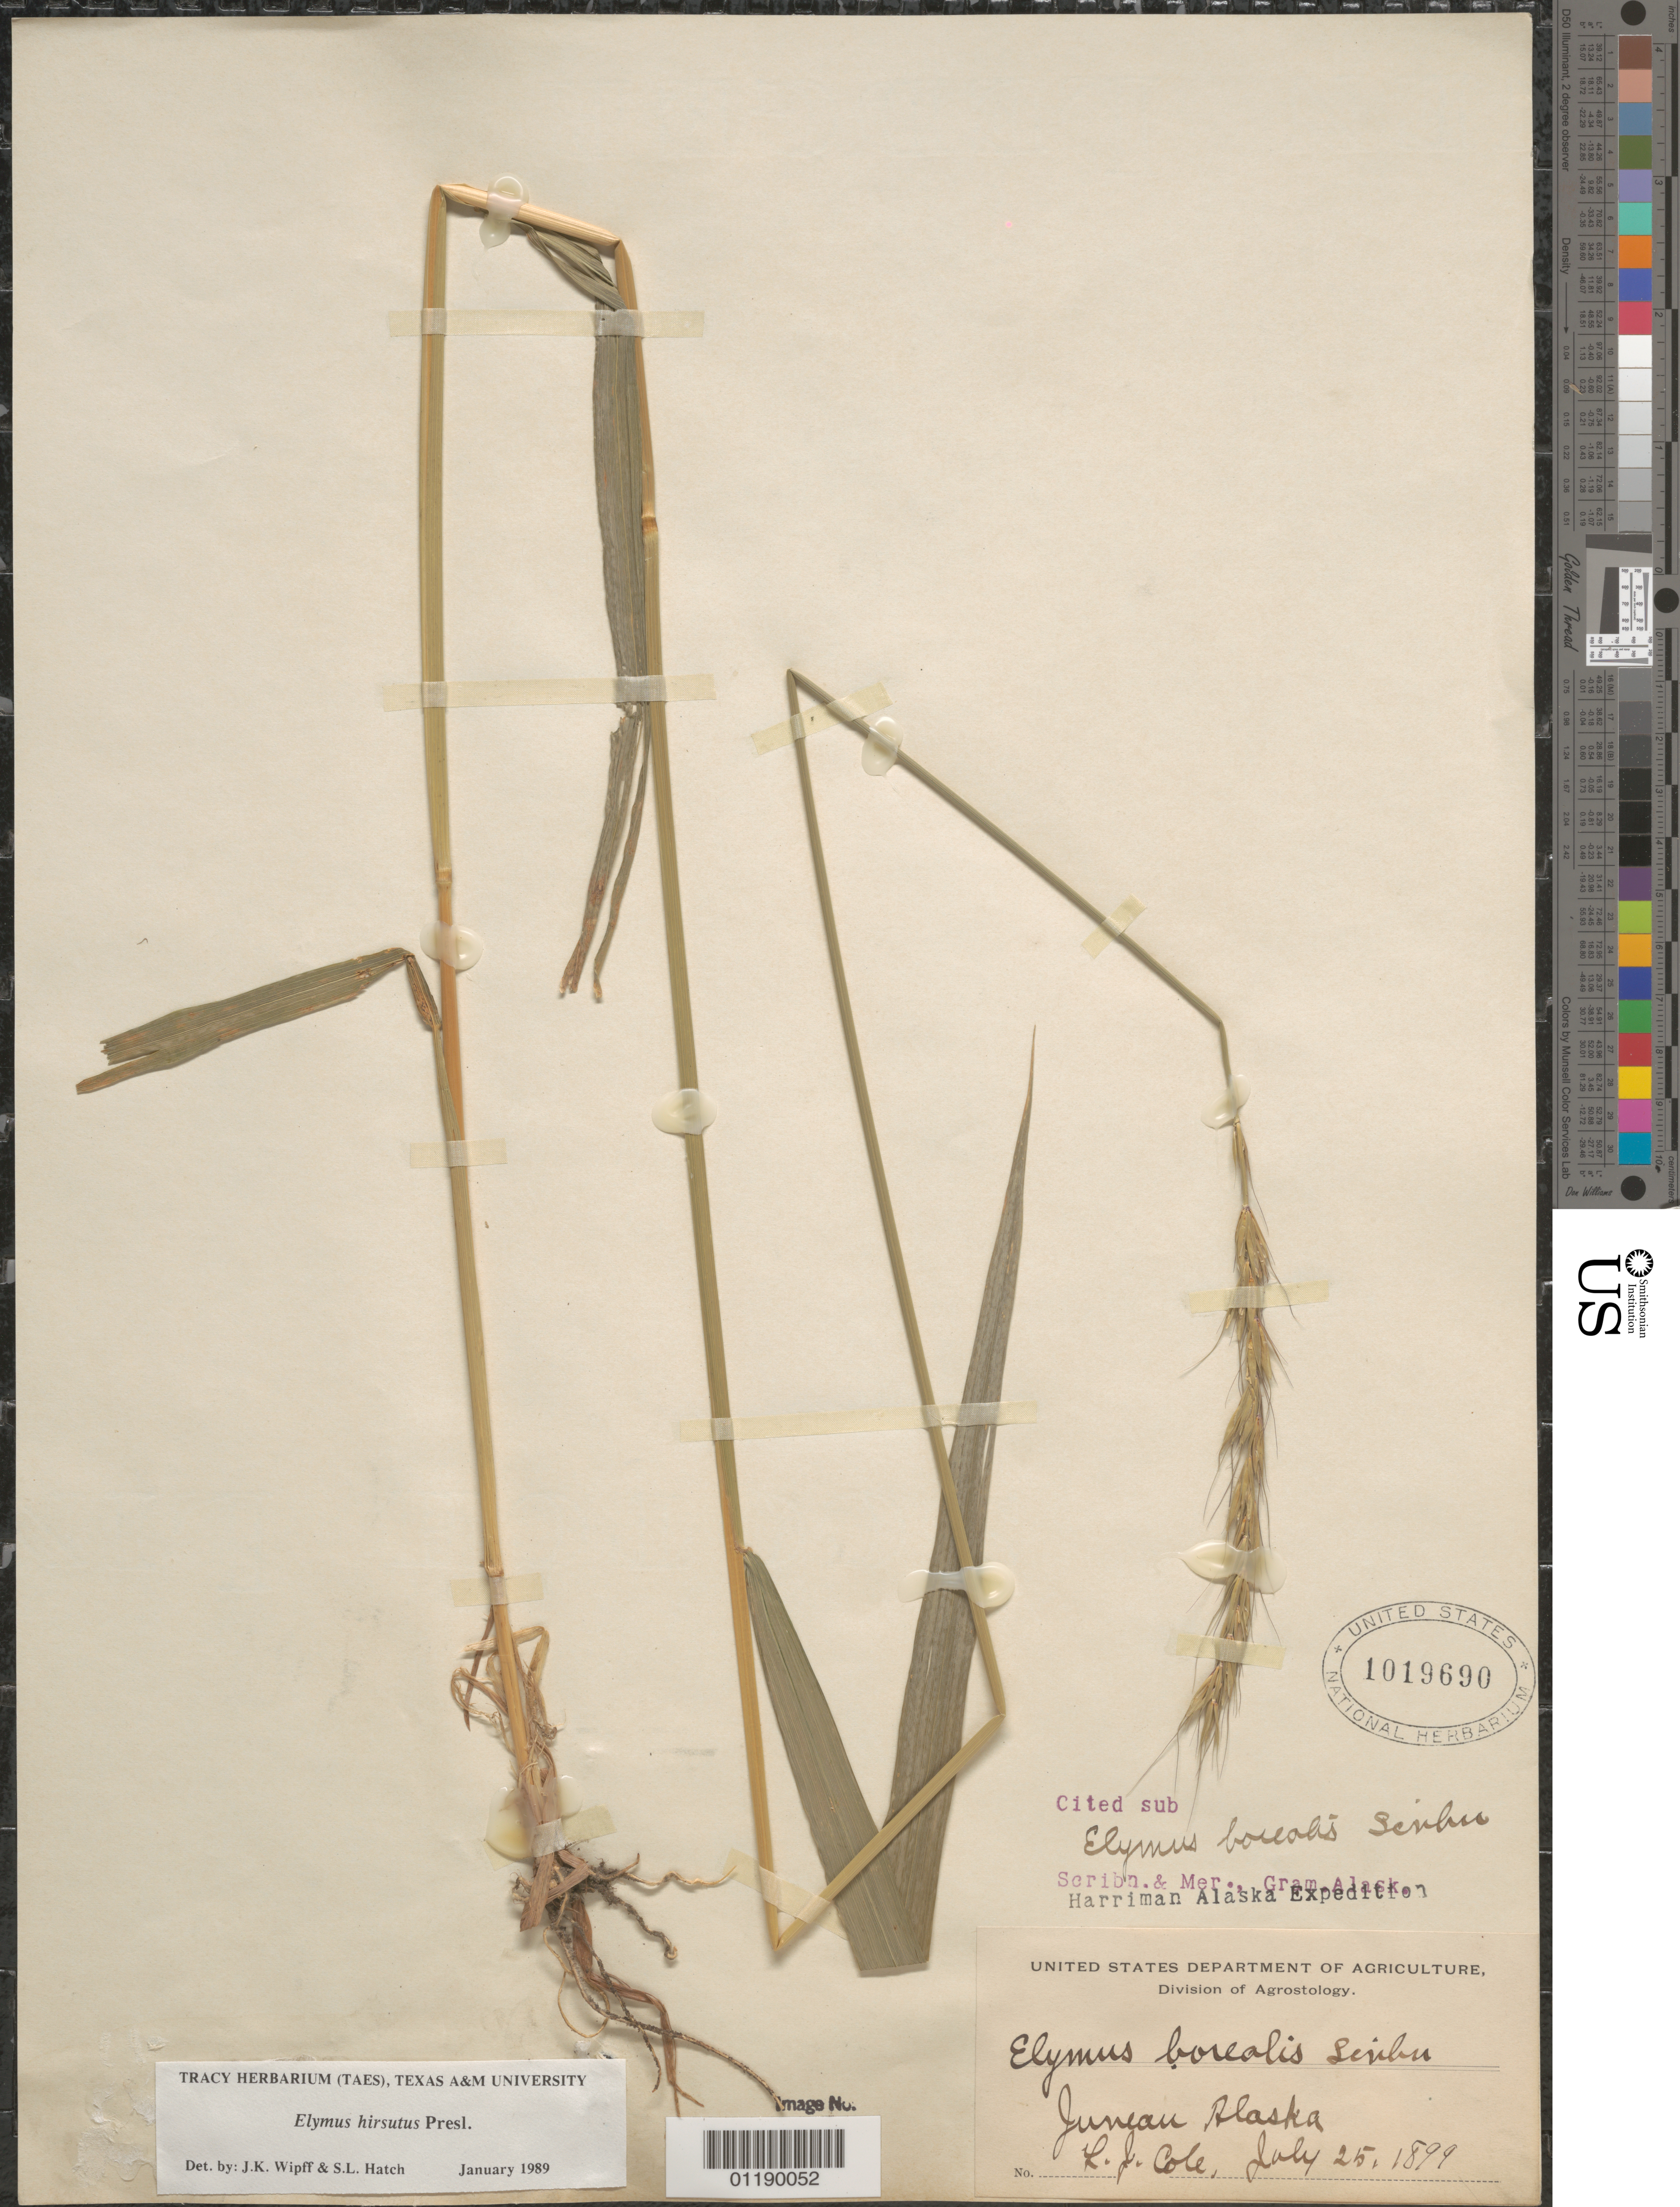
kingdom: Plantae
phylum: Tracheophyta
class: Liliopsida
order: Poales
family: Poaceae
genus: Elymus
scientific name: Elymus hirsutus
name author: J. Presl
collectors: L. Cole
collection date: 1899-07-25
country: United States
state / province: Alaska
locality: Juneau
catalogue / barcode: US 1019690